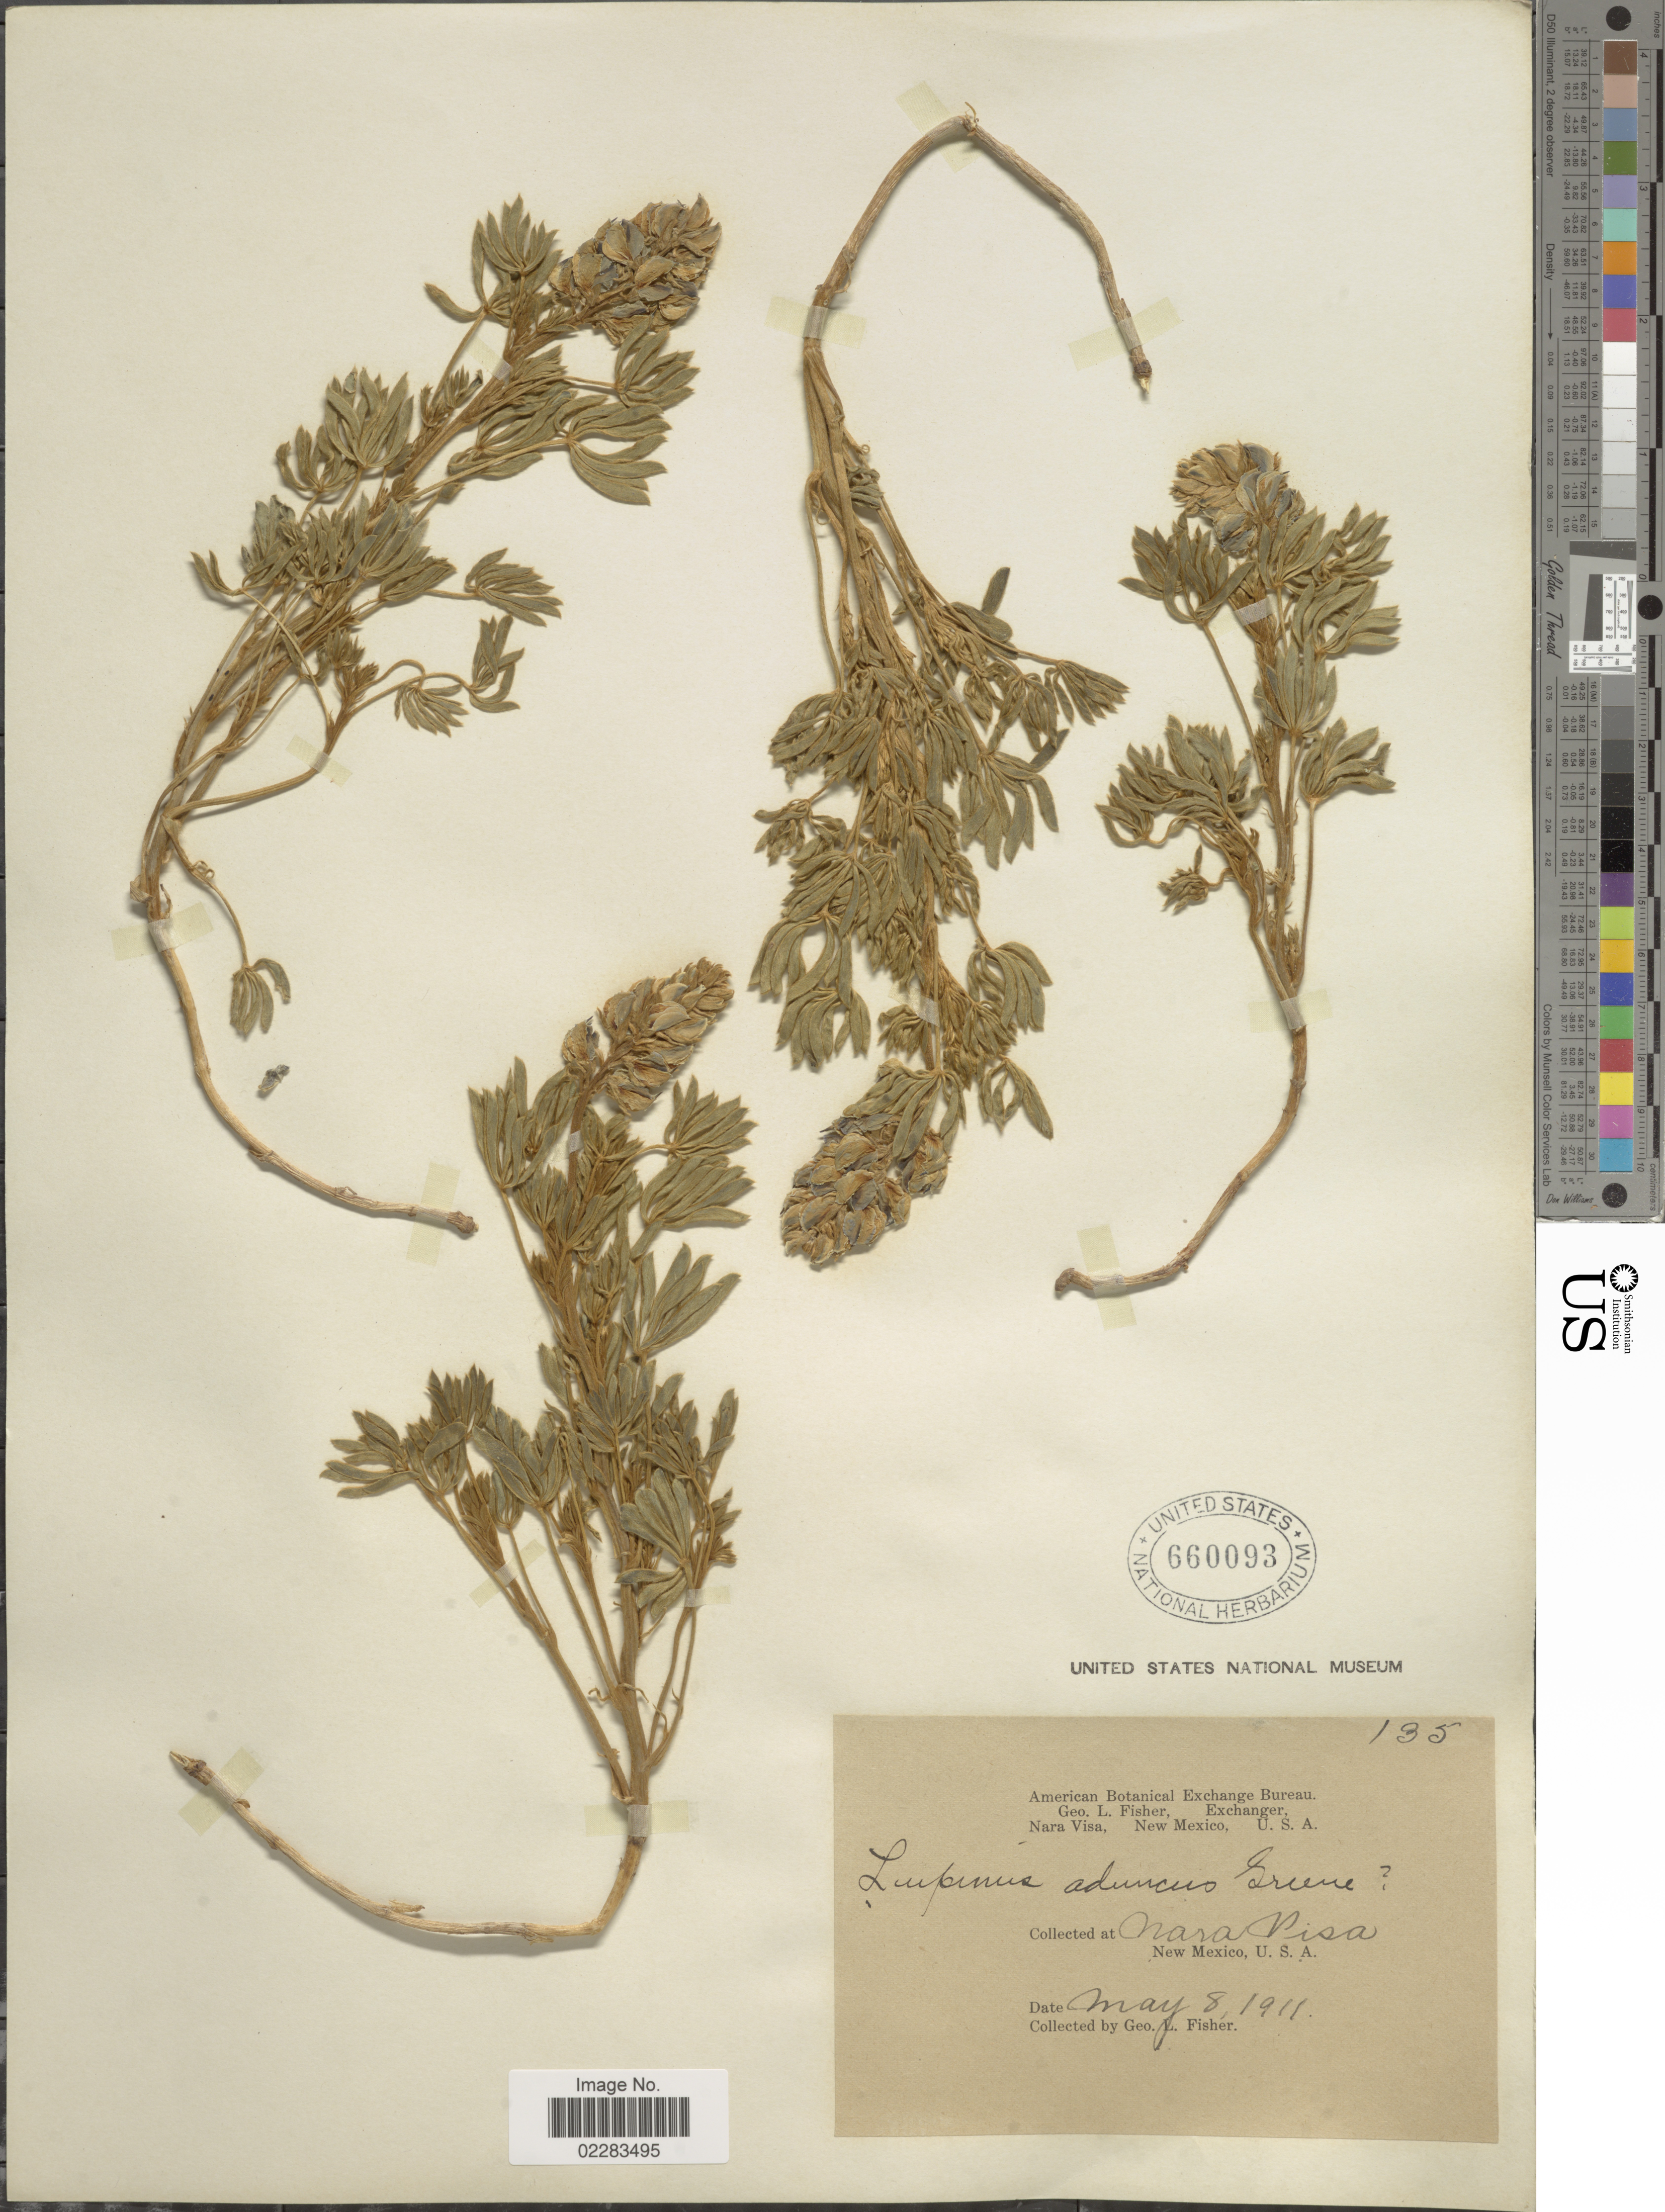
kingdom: Plantae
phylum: Tracheophyta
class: Magnoliopsida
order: Fabales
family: Fabaceae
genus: Lupinus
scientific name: Lupinus aduncus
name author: Greene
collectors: G. L. Fisher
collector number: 135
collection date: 1911-05-08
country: United States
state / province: New Mexico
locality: Nara Pisa. U.S.A.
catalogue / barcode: US 660093